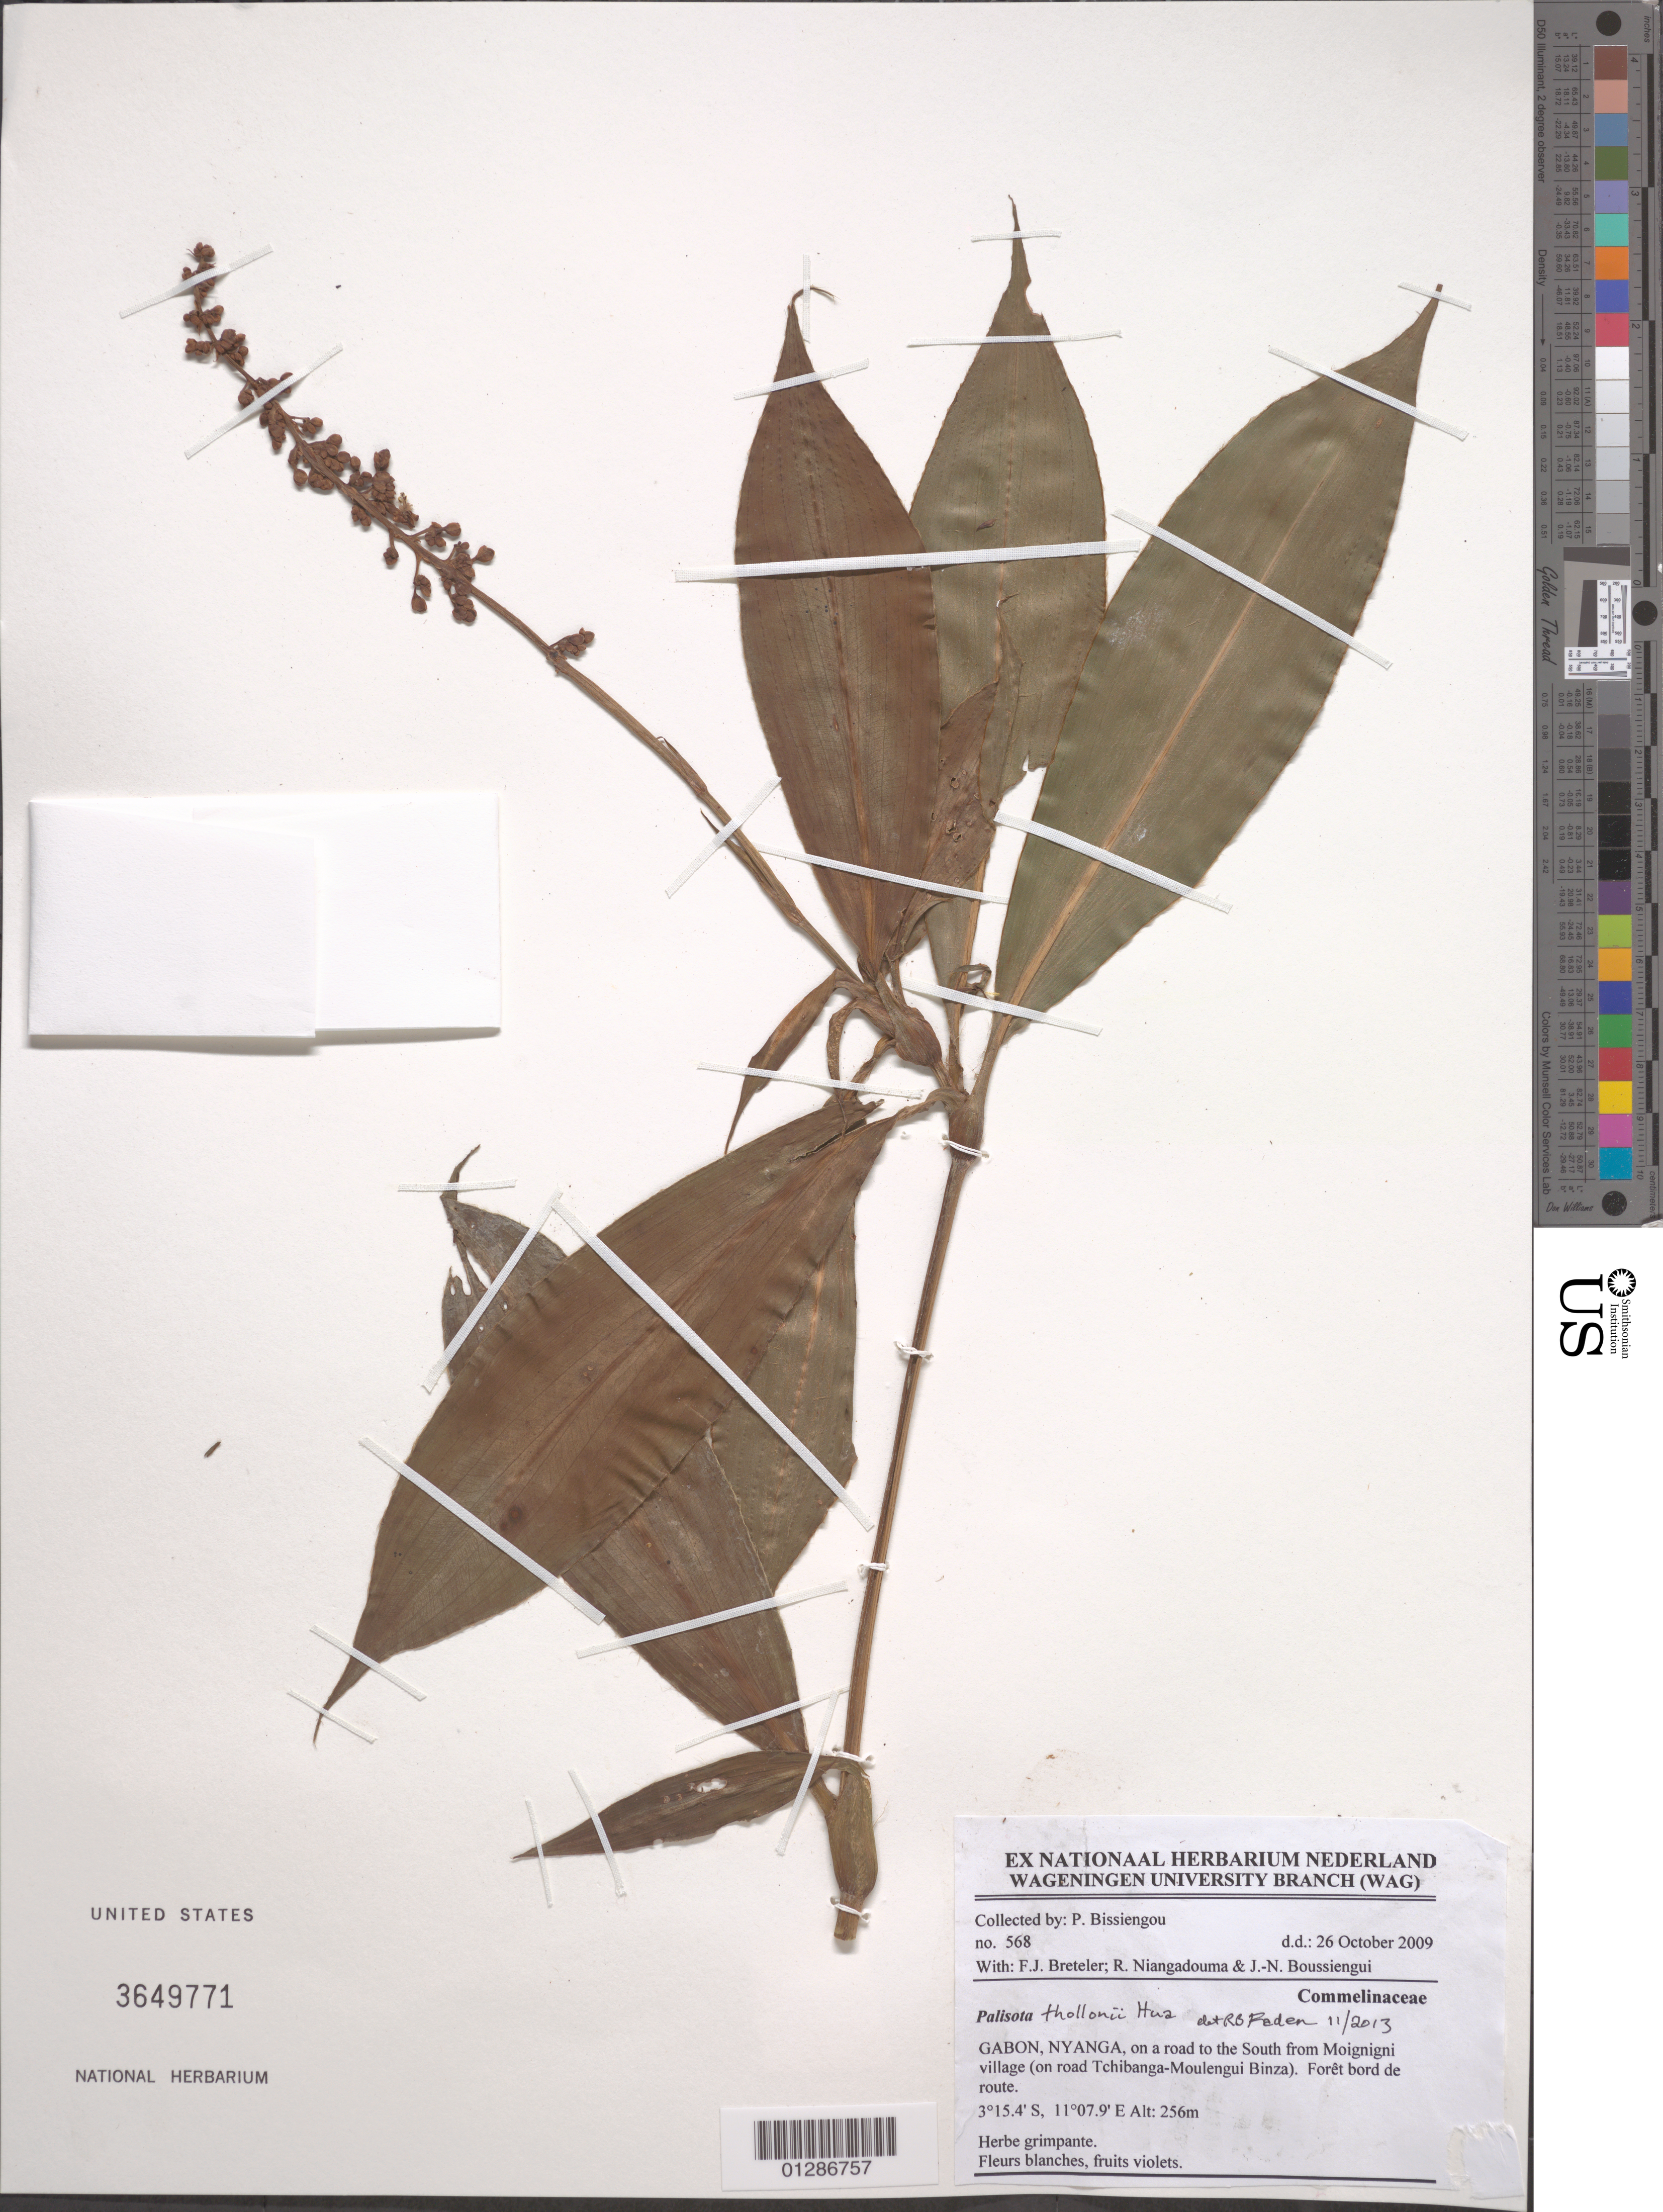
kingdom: Plantae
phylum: Tracheophyta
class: Liliopsida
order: Commelinales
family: Commelinaceae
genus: Palisota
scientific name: Palisota thollonii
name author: Hua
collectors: P. Bissiengou, F. J. Breteler, R. Niangadouma & J. Boussiengui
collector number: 568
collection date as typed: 26 Oct 2009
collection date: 2009-10-26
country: Gabon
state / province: Nyanga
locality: On a road to the S from Moignigni village (on road Tchibanga-Moulengui Binza).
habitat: Herb.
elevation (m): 256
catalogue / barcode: US 3649771